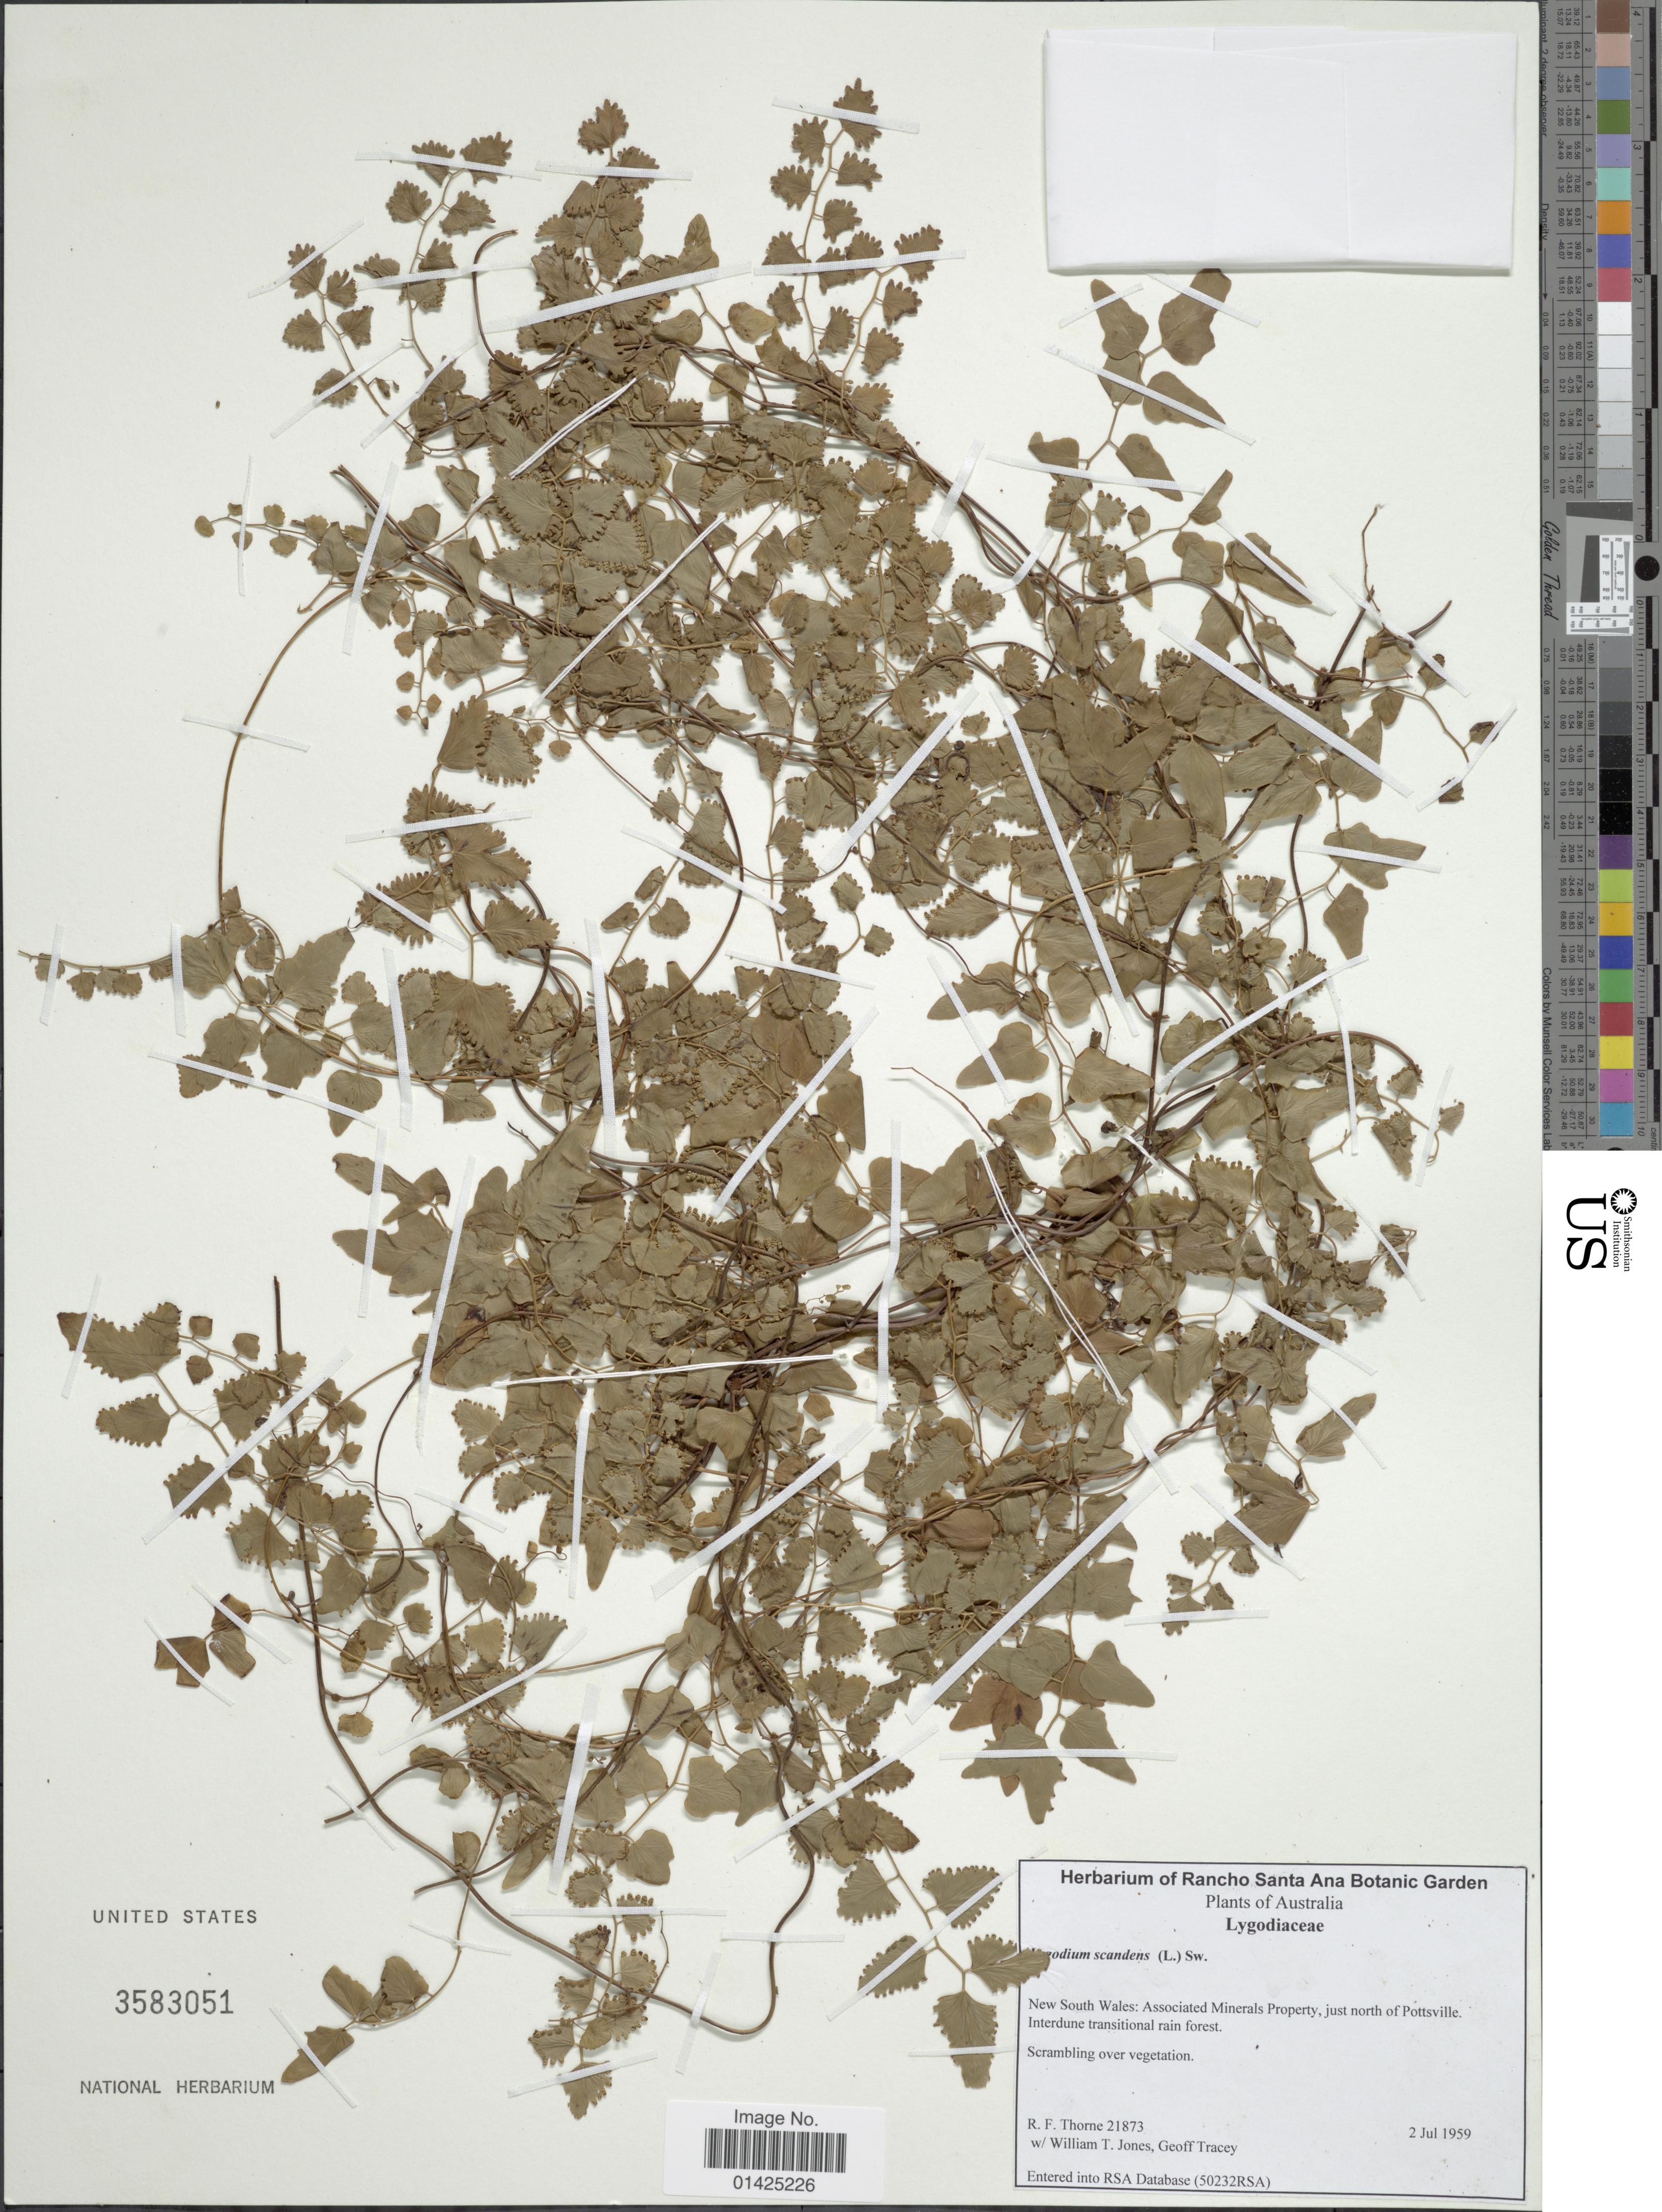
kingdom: Plantae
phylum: Tracheophyta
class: Polypodiopsida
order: Schizaeales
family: Lygodiaceae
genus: Lygodium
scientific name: Lygodium microphyllum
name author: (Cav.) R. Br.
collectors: R. F. Thorne, W. T. Jones & G. Tracey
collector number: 21873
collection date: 1959-07-02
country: Australia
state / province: New South Wales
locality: Associated Minerals Property, just north north of Pottsville.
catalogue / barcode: US 3583051